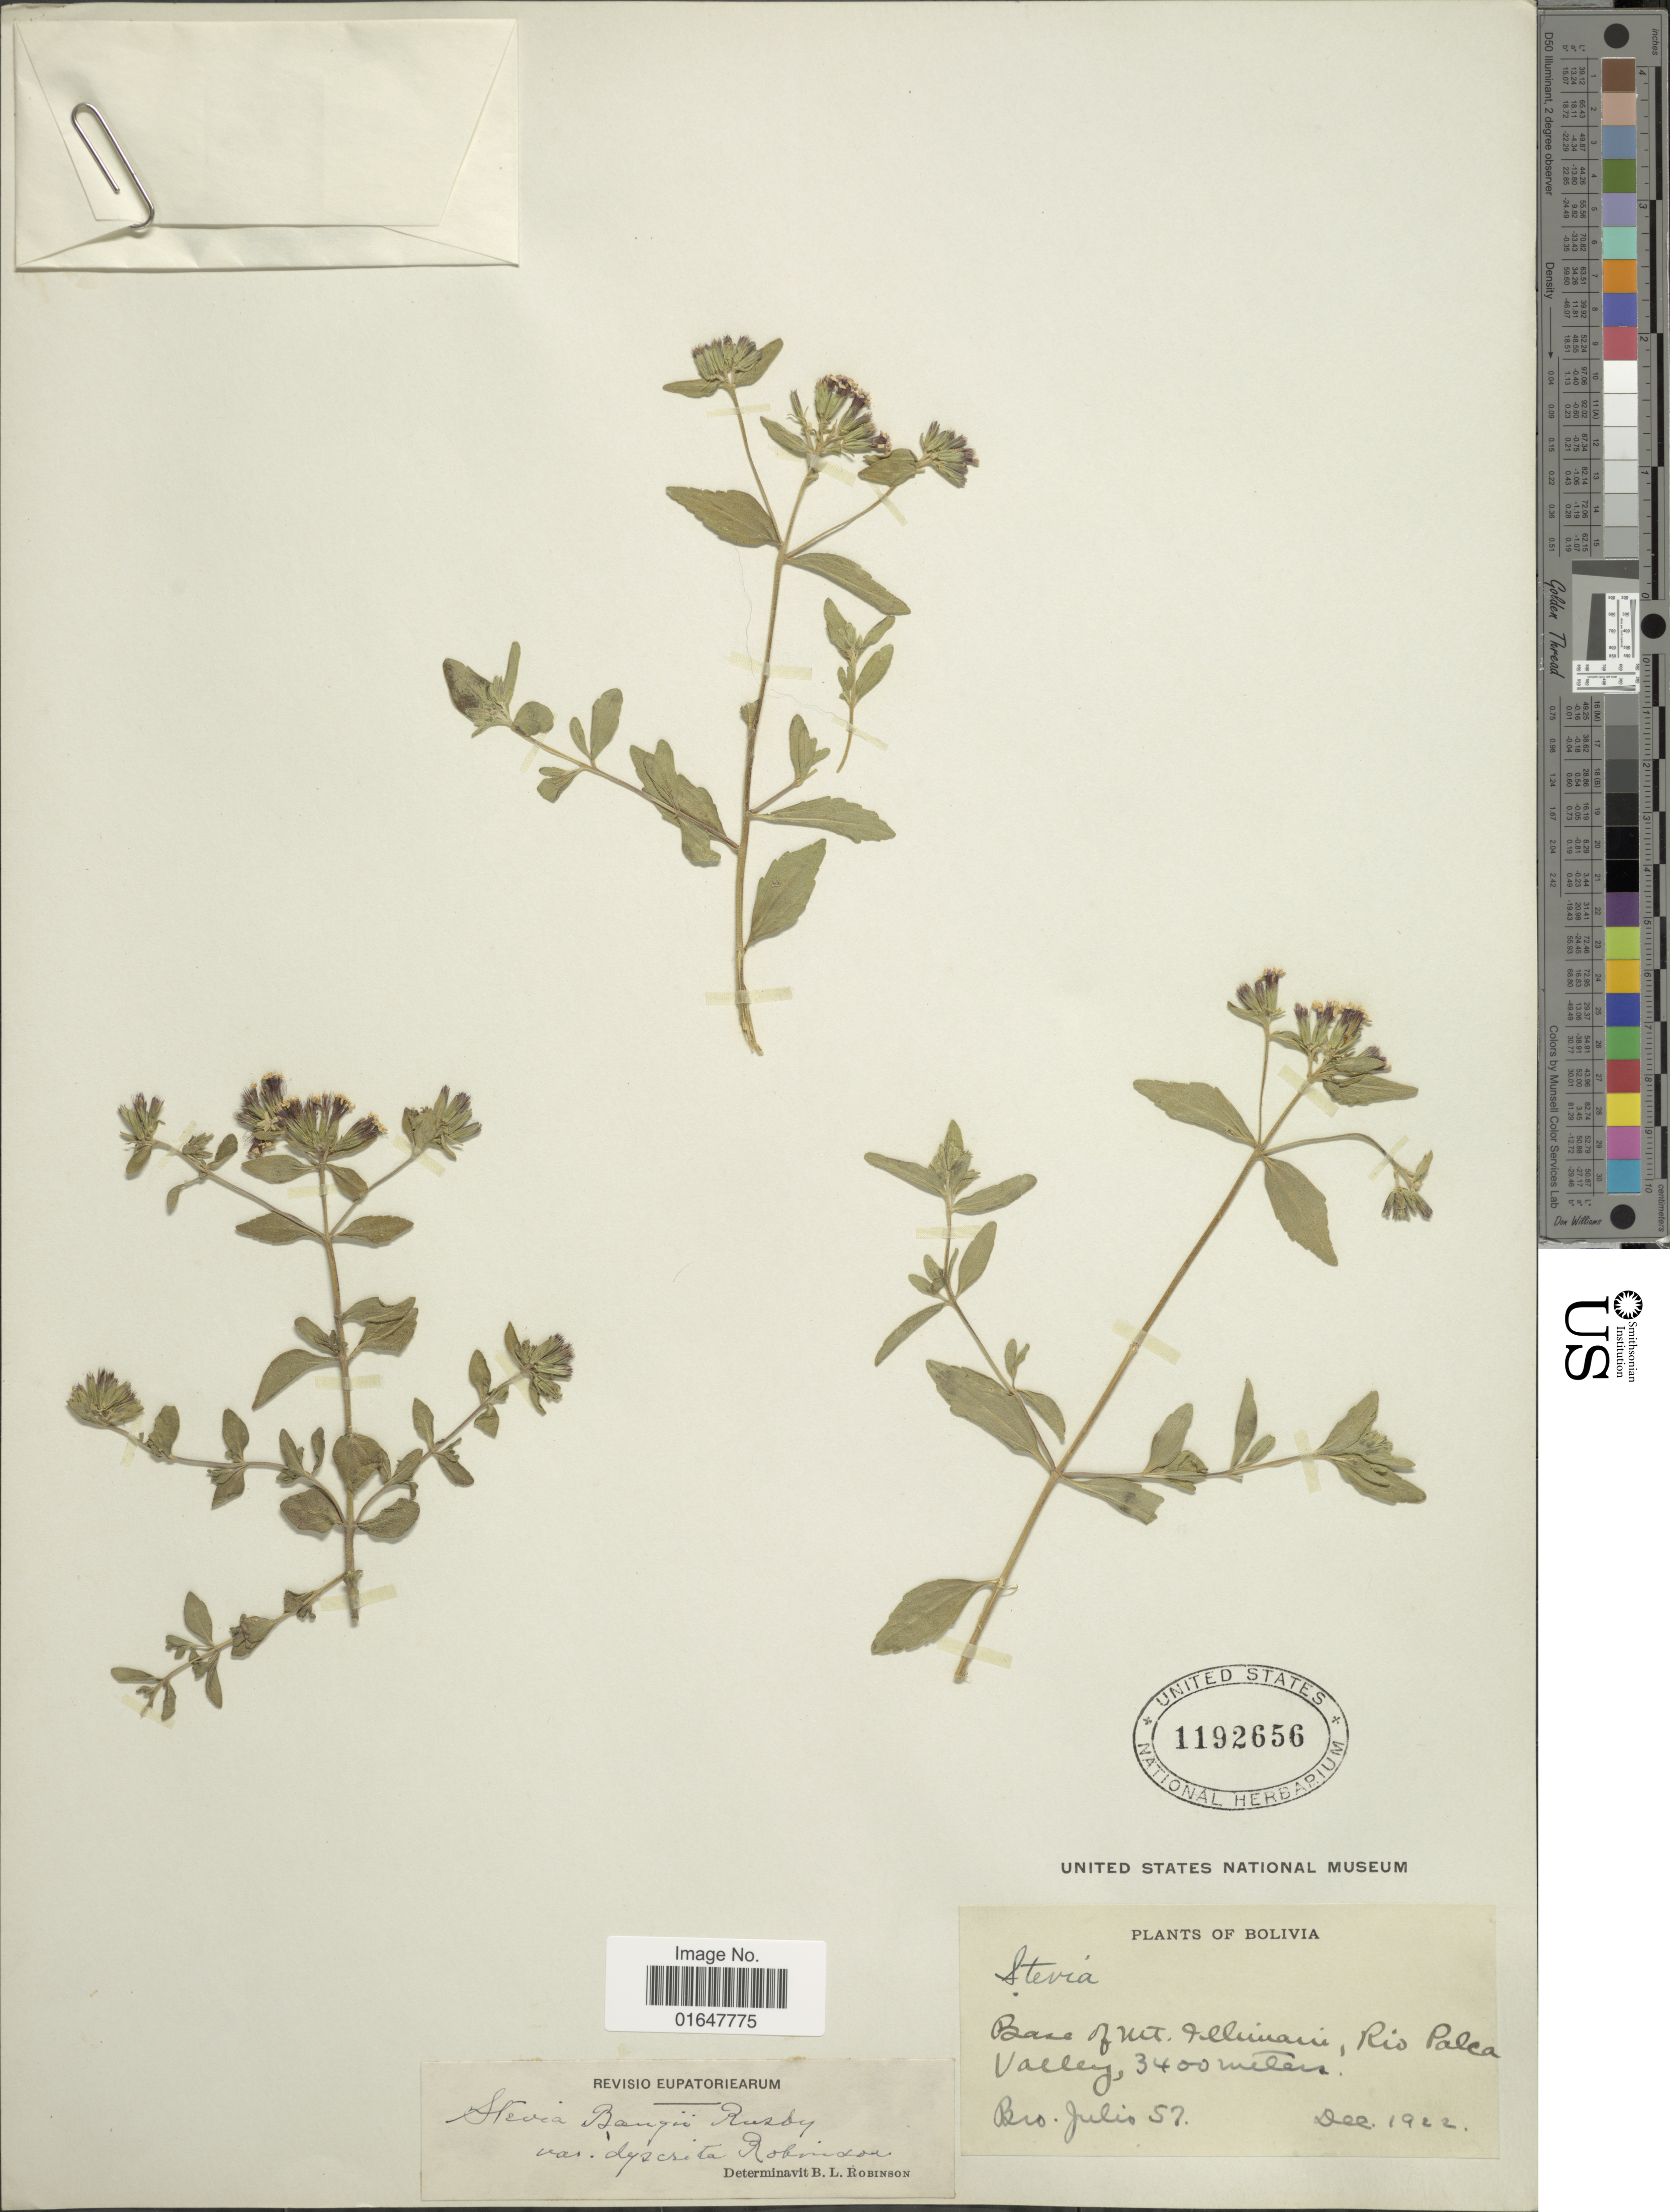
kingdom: Plantae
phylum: Tracheophyta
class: Magnoliopsida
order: Asterales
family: Asteraceae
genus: Stevia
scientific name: Stevia bangii var. dyscrita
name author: B.L. Rob.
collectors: Bro. Julio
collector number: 57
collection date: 1922-12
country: Bolivia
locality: Base of Mt. Allunarie, Rio Palca Valley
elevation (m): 3400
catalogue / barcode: US 1192656